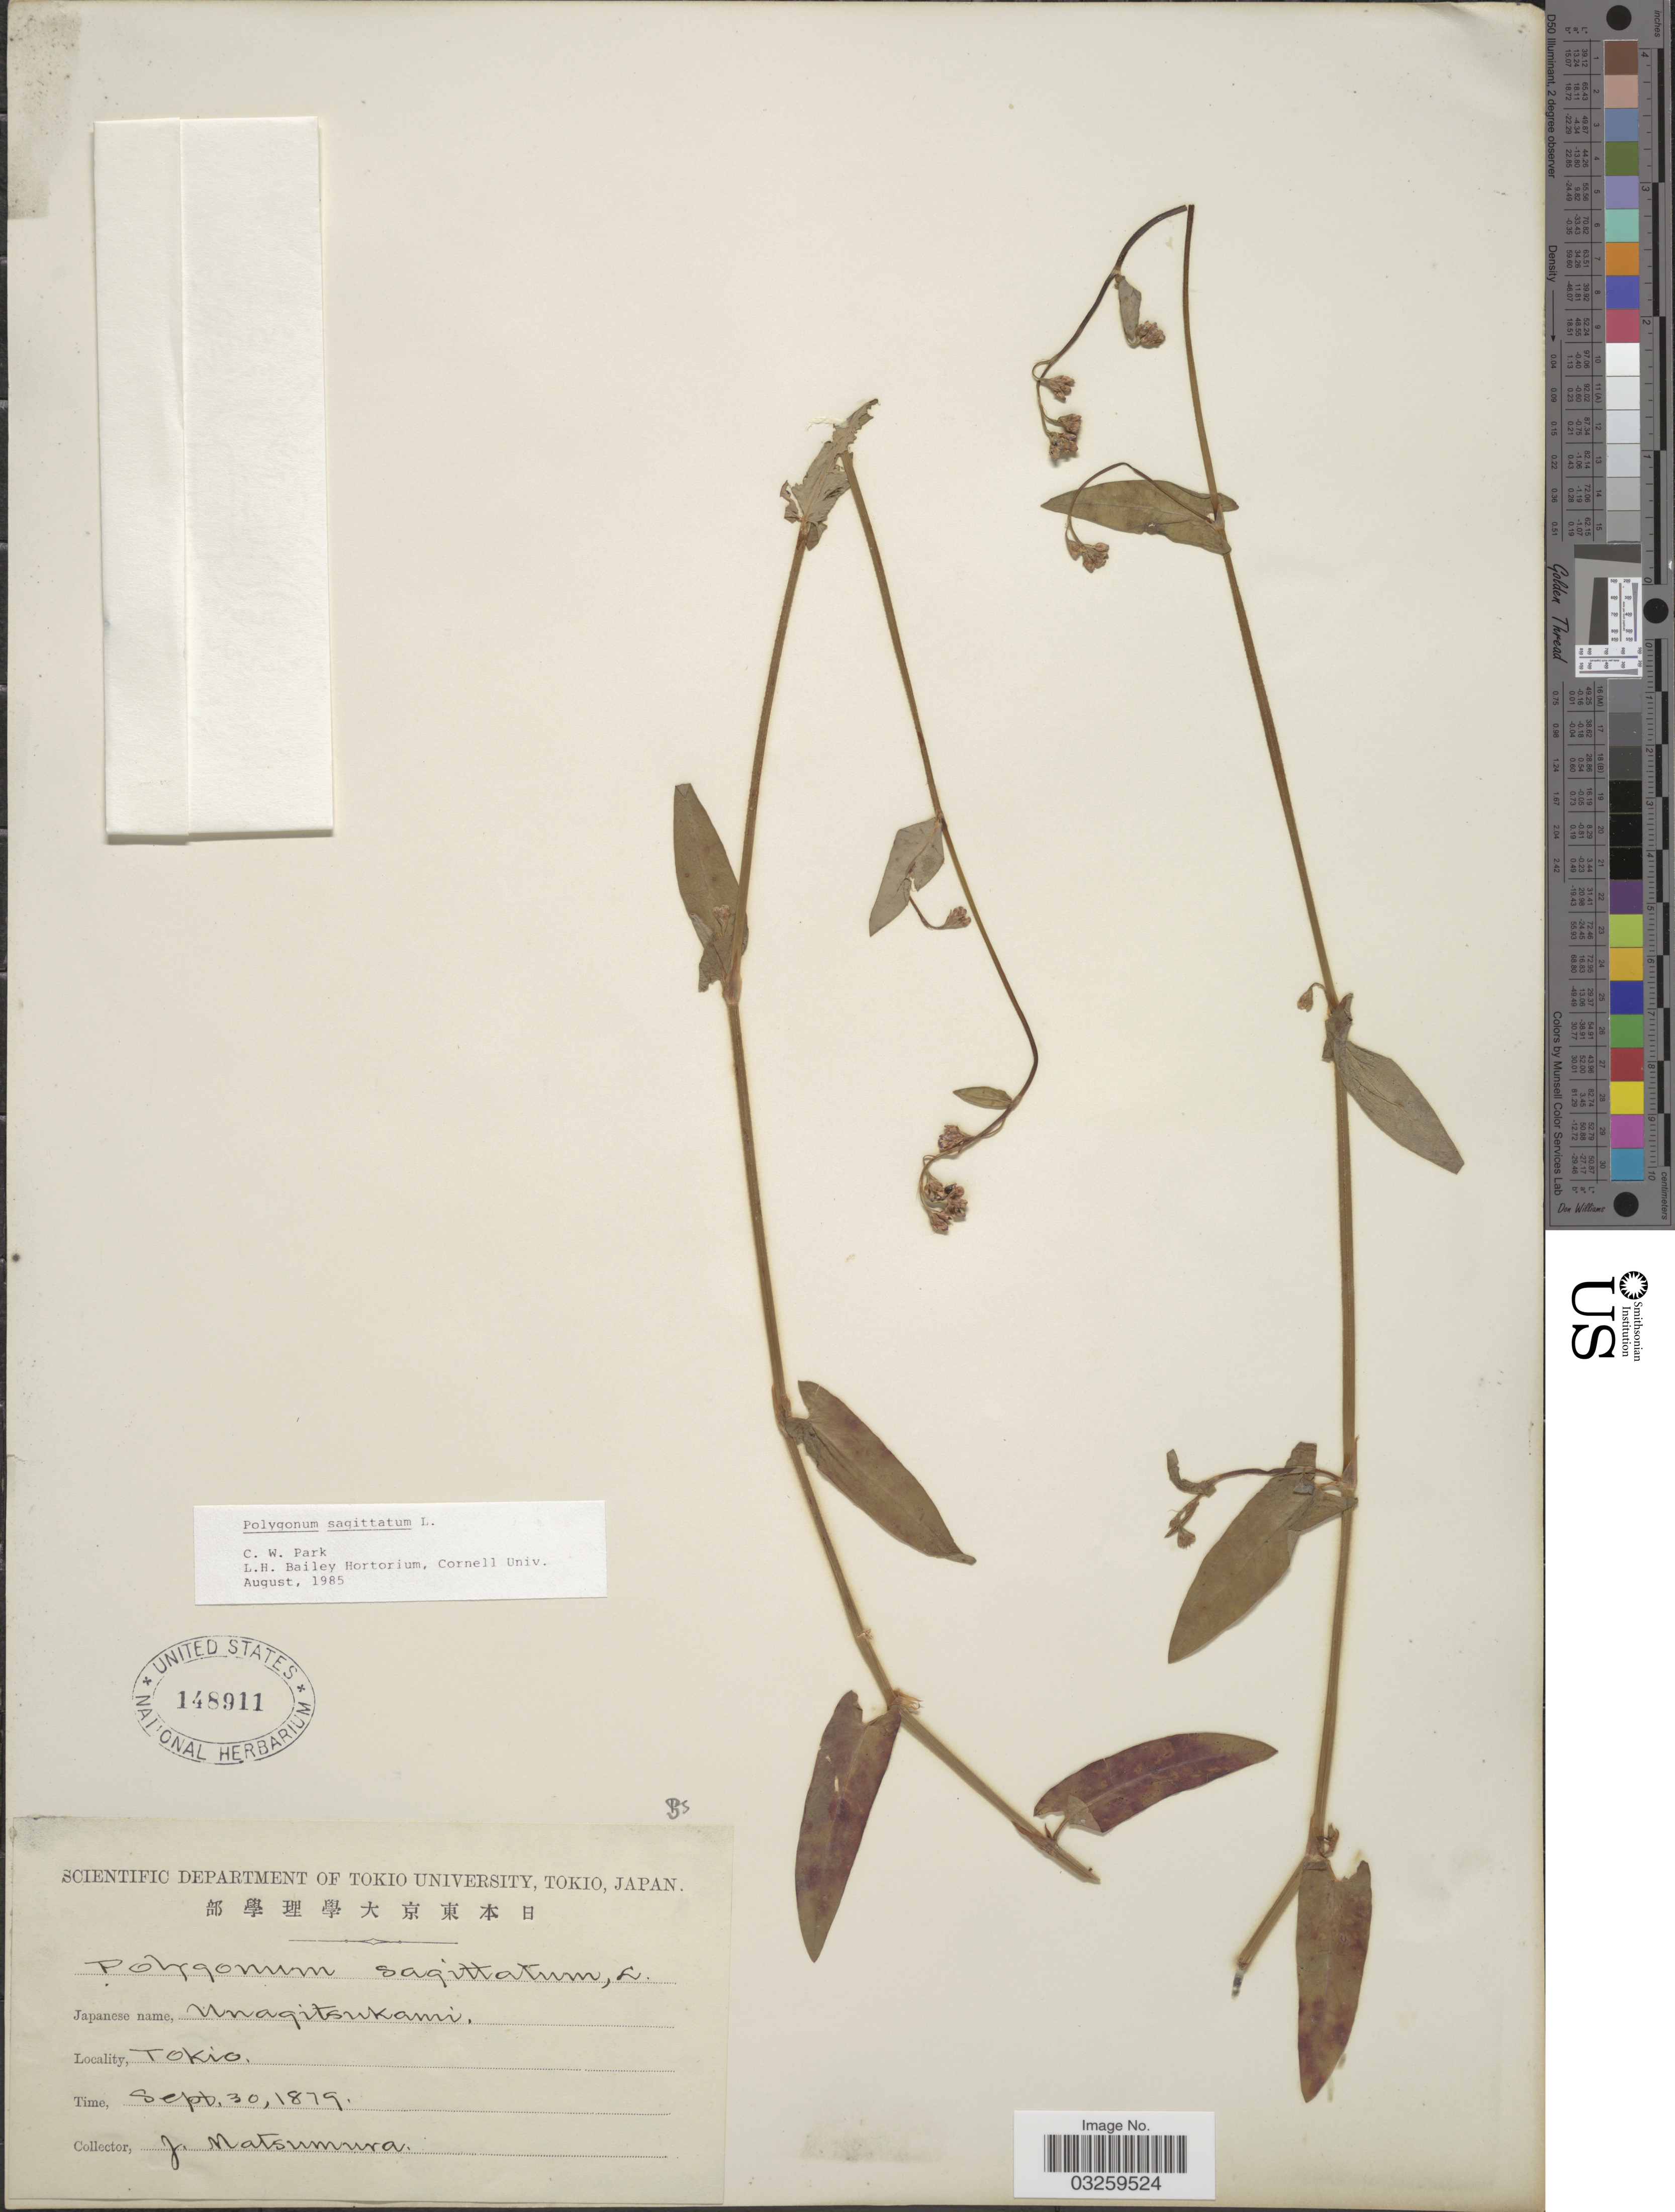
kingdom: Plantae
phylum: Tracheophyta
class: Magnoliopsida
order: Caryophyllales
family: Polygonaceae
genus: Polygonum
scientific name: Polygonum sagittatum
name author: L.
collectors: J. Matsumura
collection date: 1879-09-30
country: Japan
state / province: Tokyo, Federal City of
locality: Tokio.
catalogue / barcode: US 148911